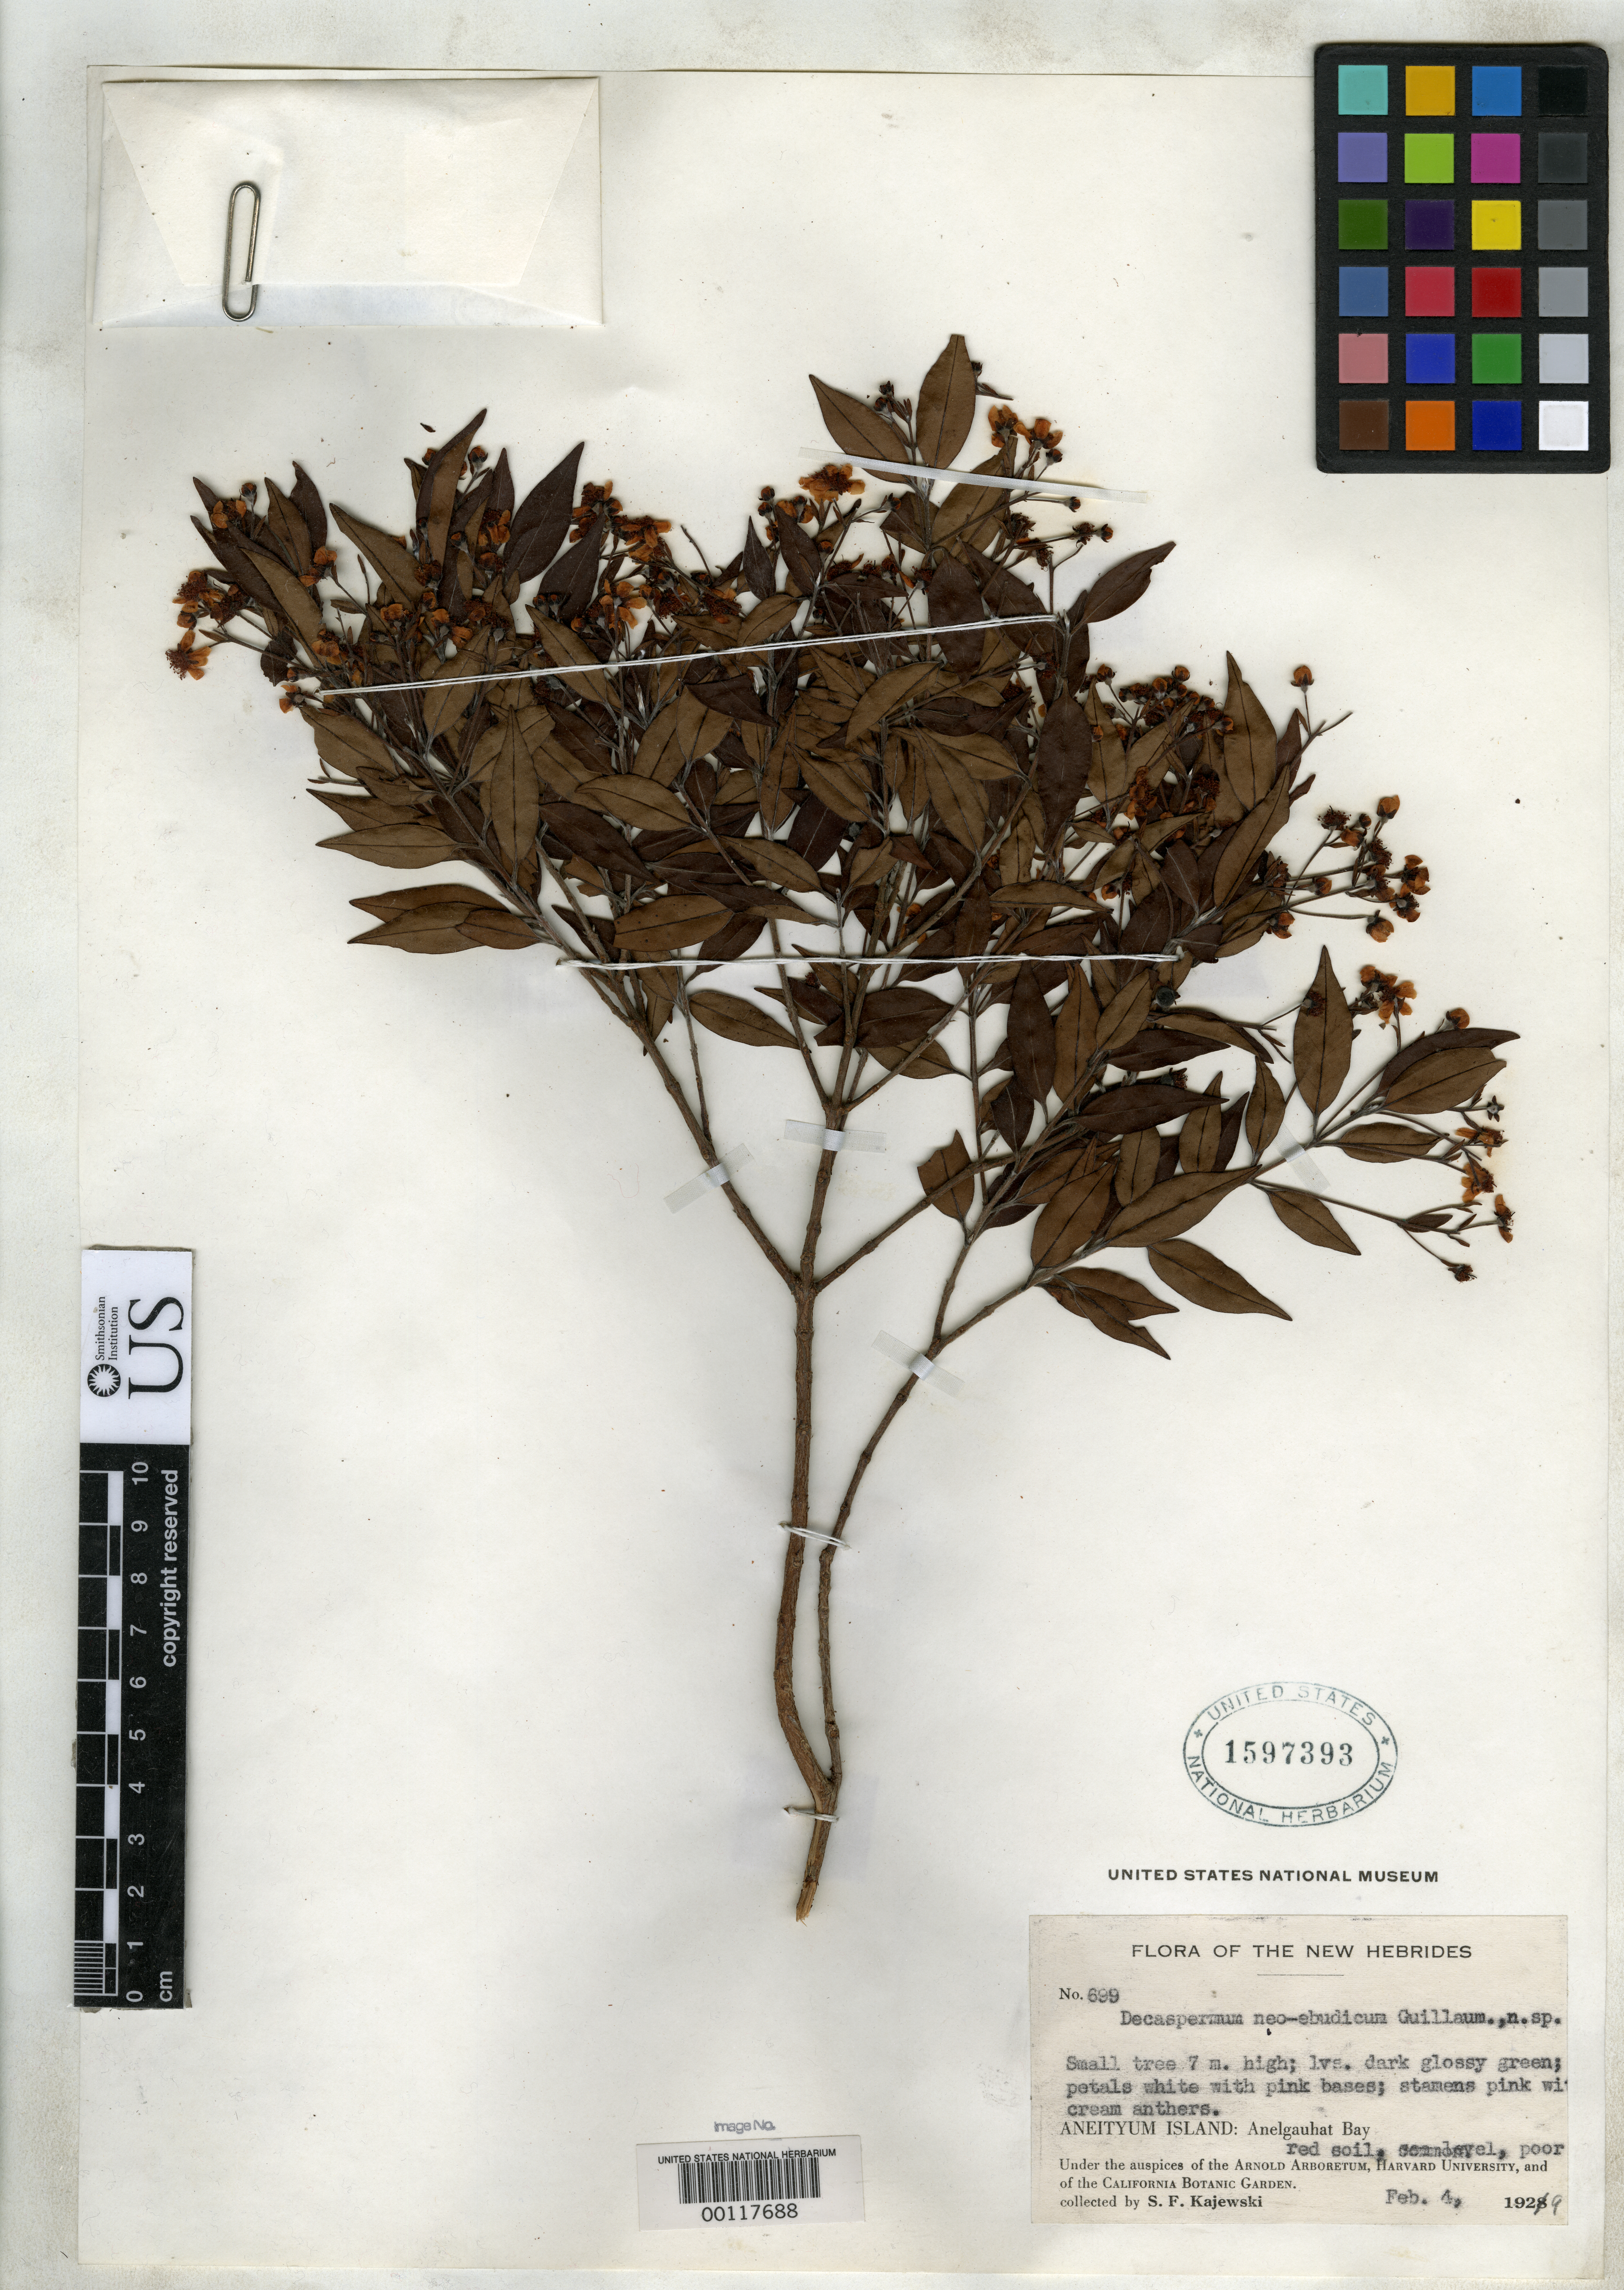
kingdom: Plantae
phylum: Tracheophyta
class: Magnoliopsida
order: Myrtales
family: Myrtaceae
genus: Decaspermum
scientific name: Decaspermum neoebudicum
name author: Guillaumin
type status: Isosyntype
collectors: S. Kajewski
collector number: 699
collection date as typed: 04 Feb 1929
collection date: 1929-02-04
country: Vanuatu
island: Anatom [Aneityum]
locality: Anelgauhat Bay.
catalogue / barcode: US 1597393